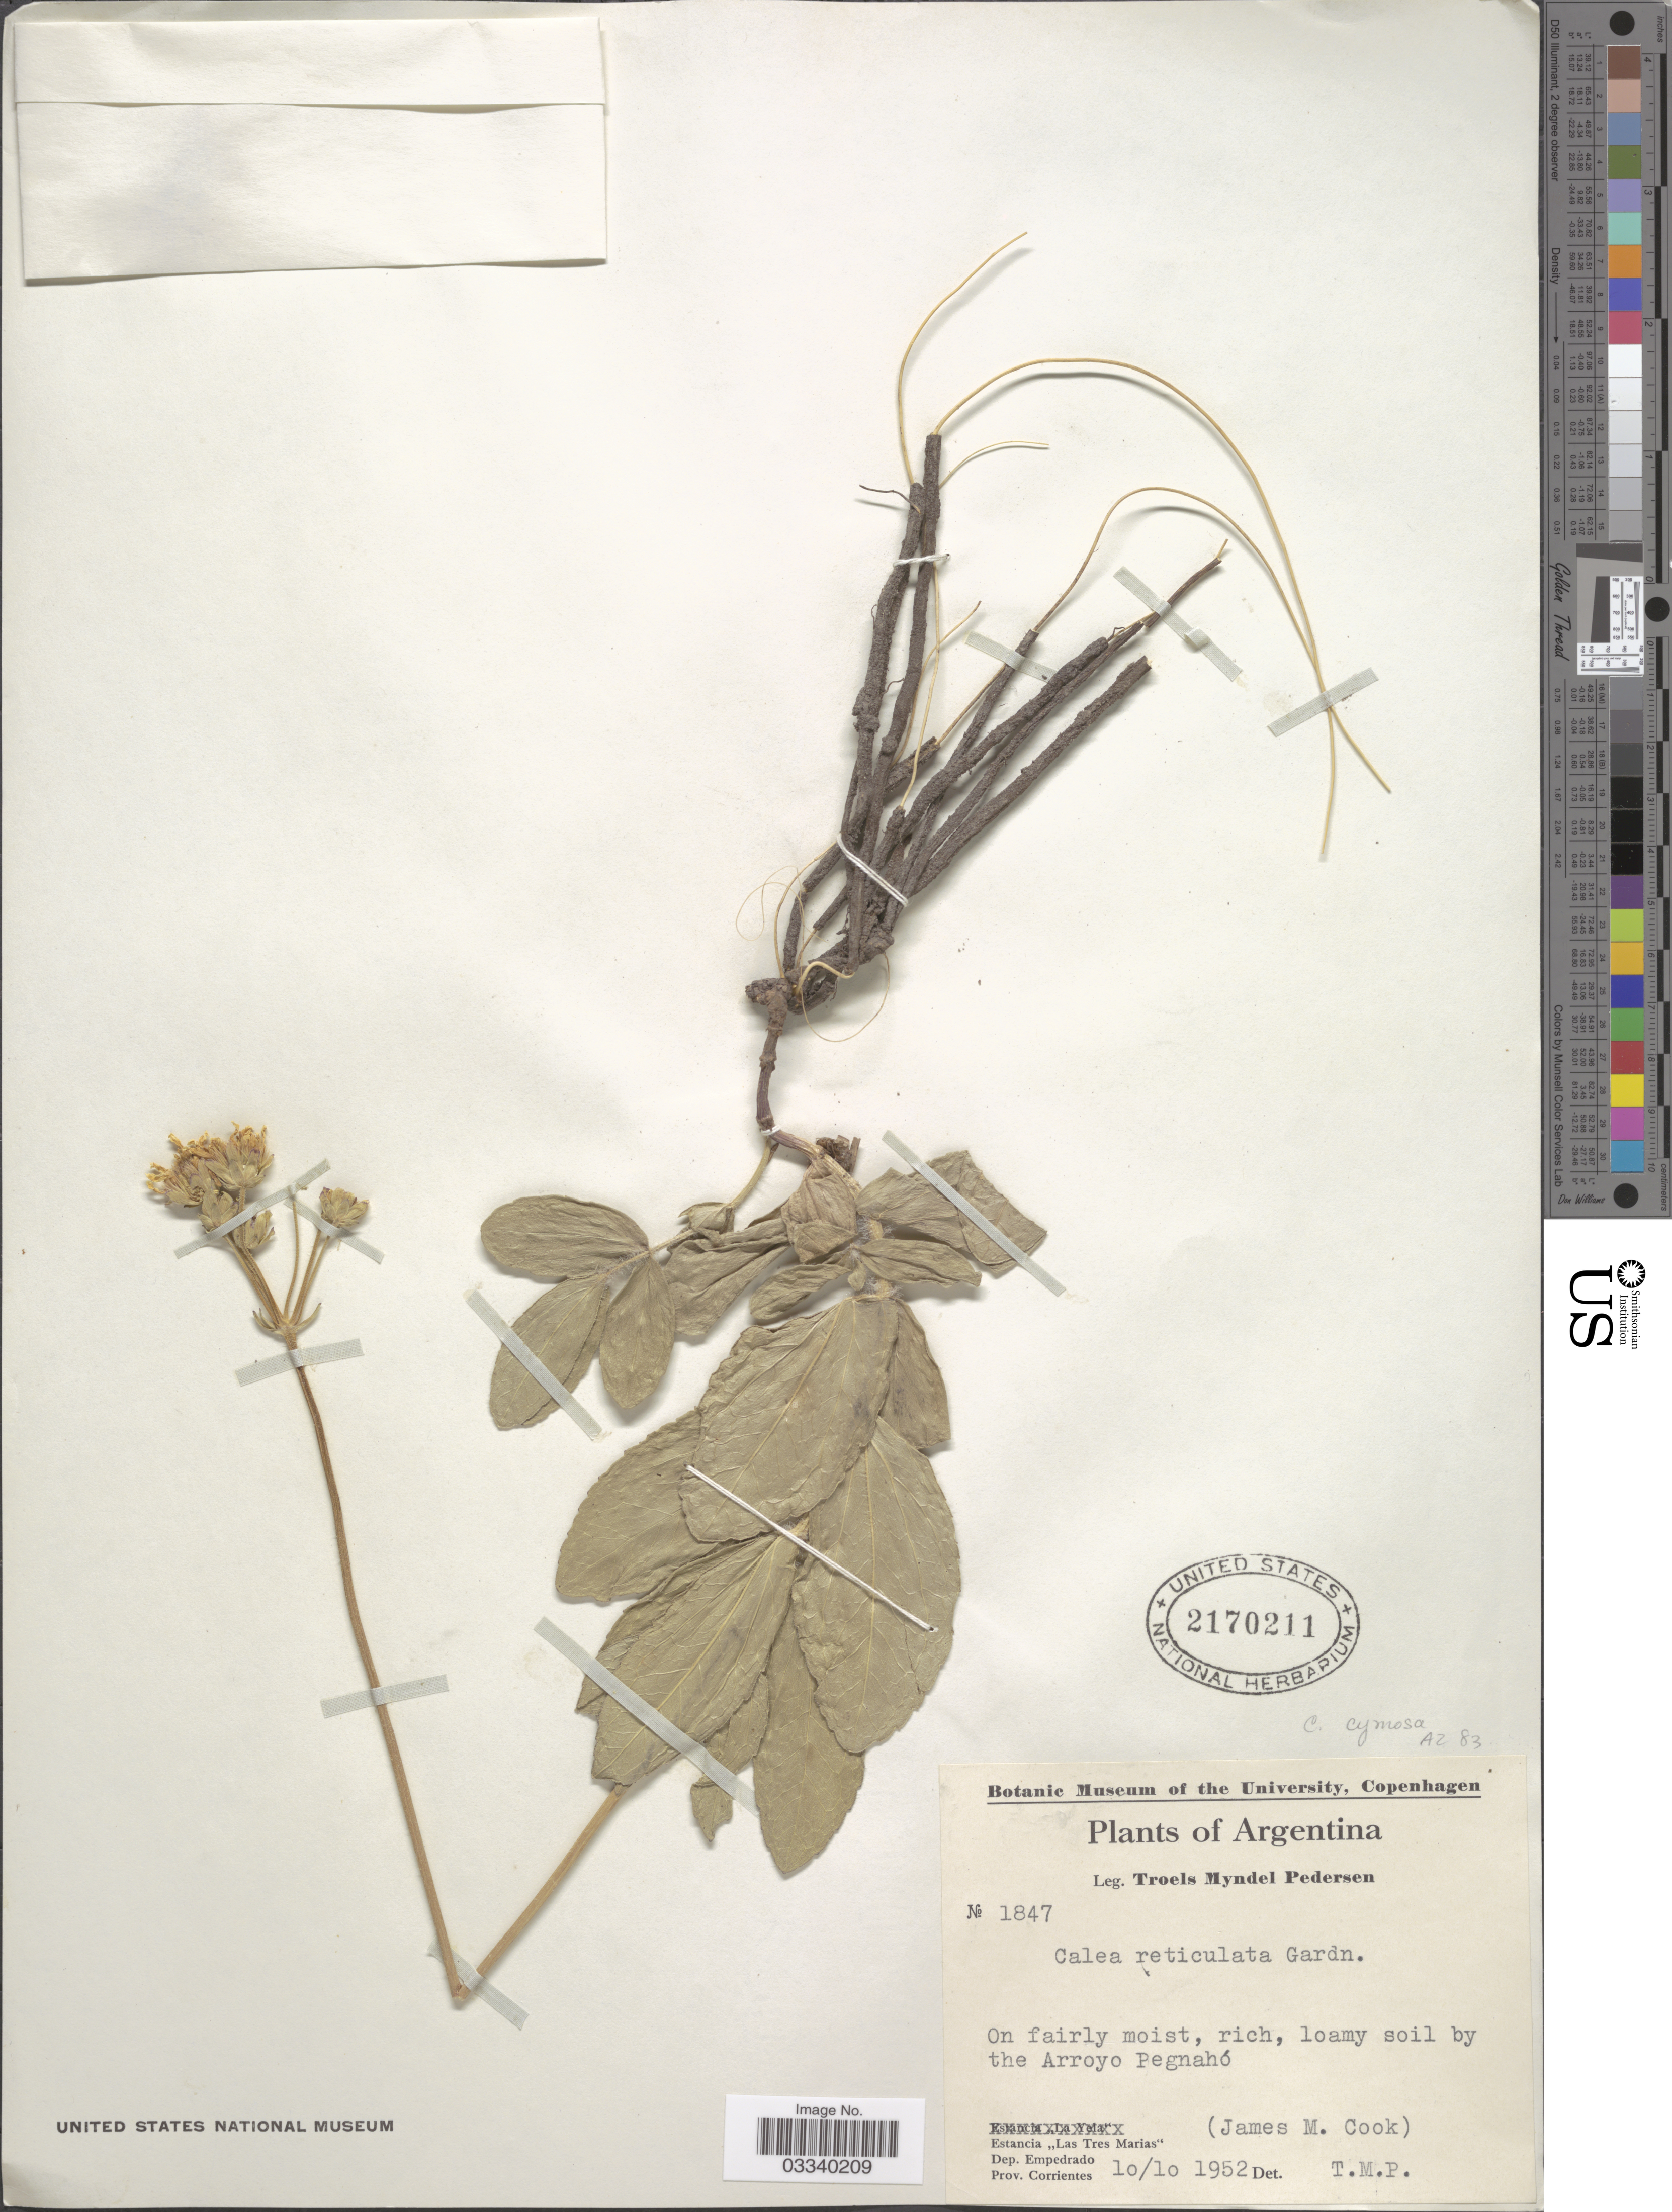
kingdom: Plantae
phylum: Tracheophyta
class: Magnoliopsida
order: Asterales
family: Asteraceae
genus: Calea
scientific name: Calea cymosa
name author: Less.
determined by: Bueno, Vinicius R.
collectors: T. Pederson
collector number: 1847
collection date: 1952-10-10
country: Argentina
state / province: Corrientes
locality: Loamy soil by the Arroyo Pegnahó. Estancia "Las Tres Marias", Dep. Empedrado.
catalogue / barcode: US 2170211